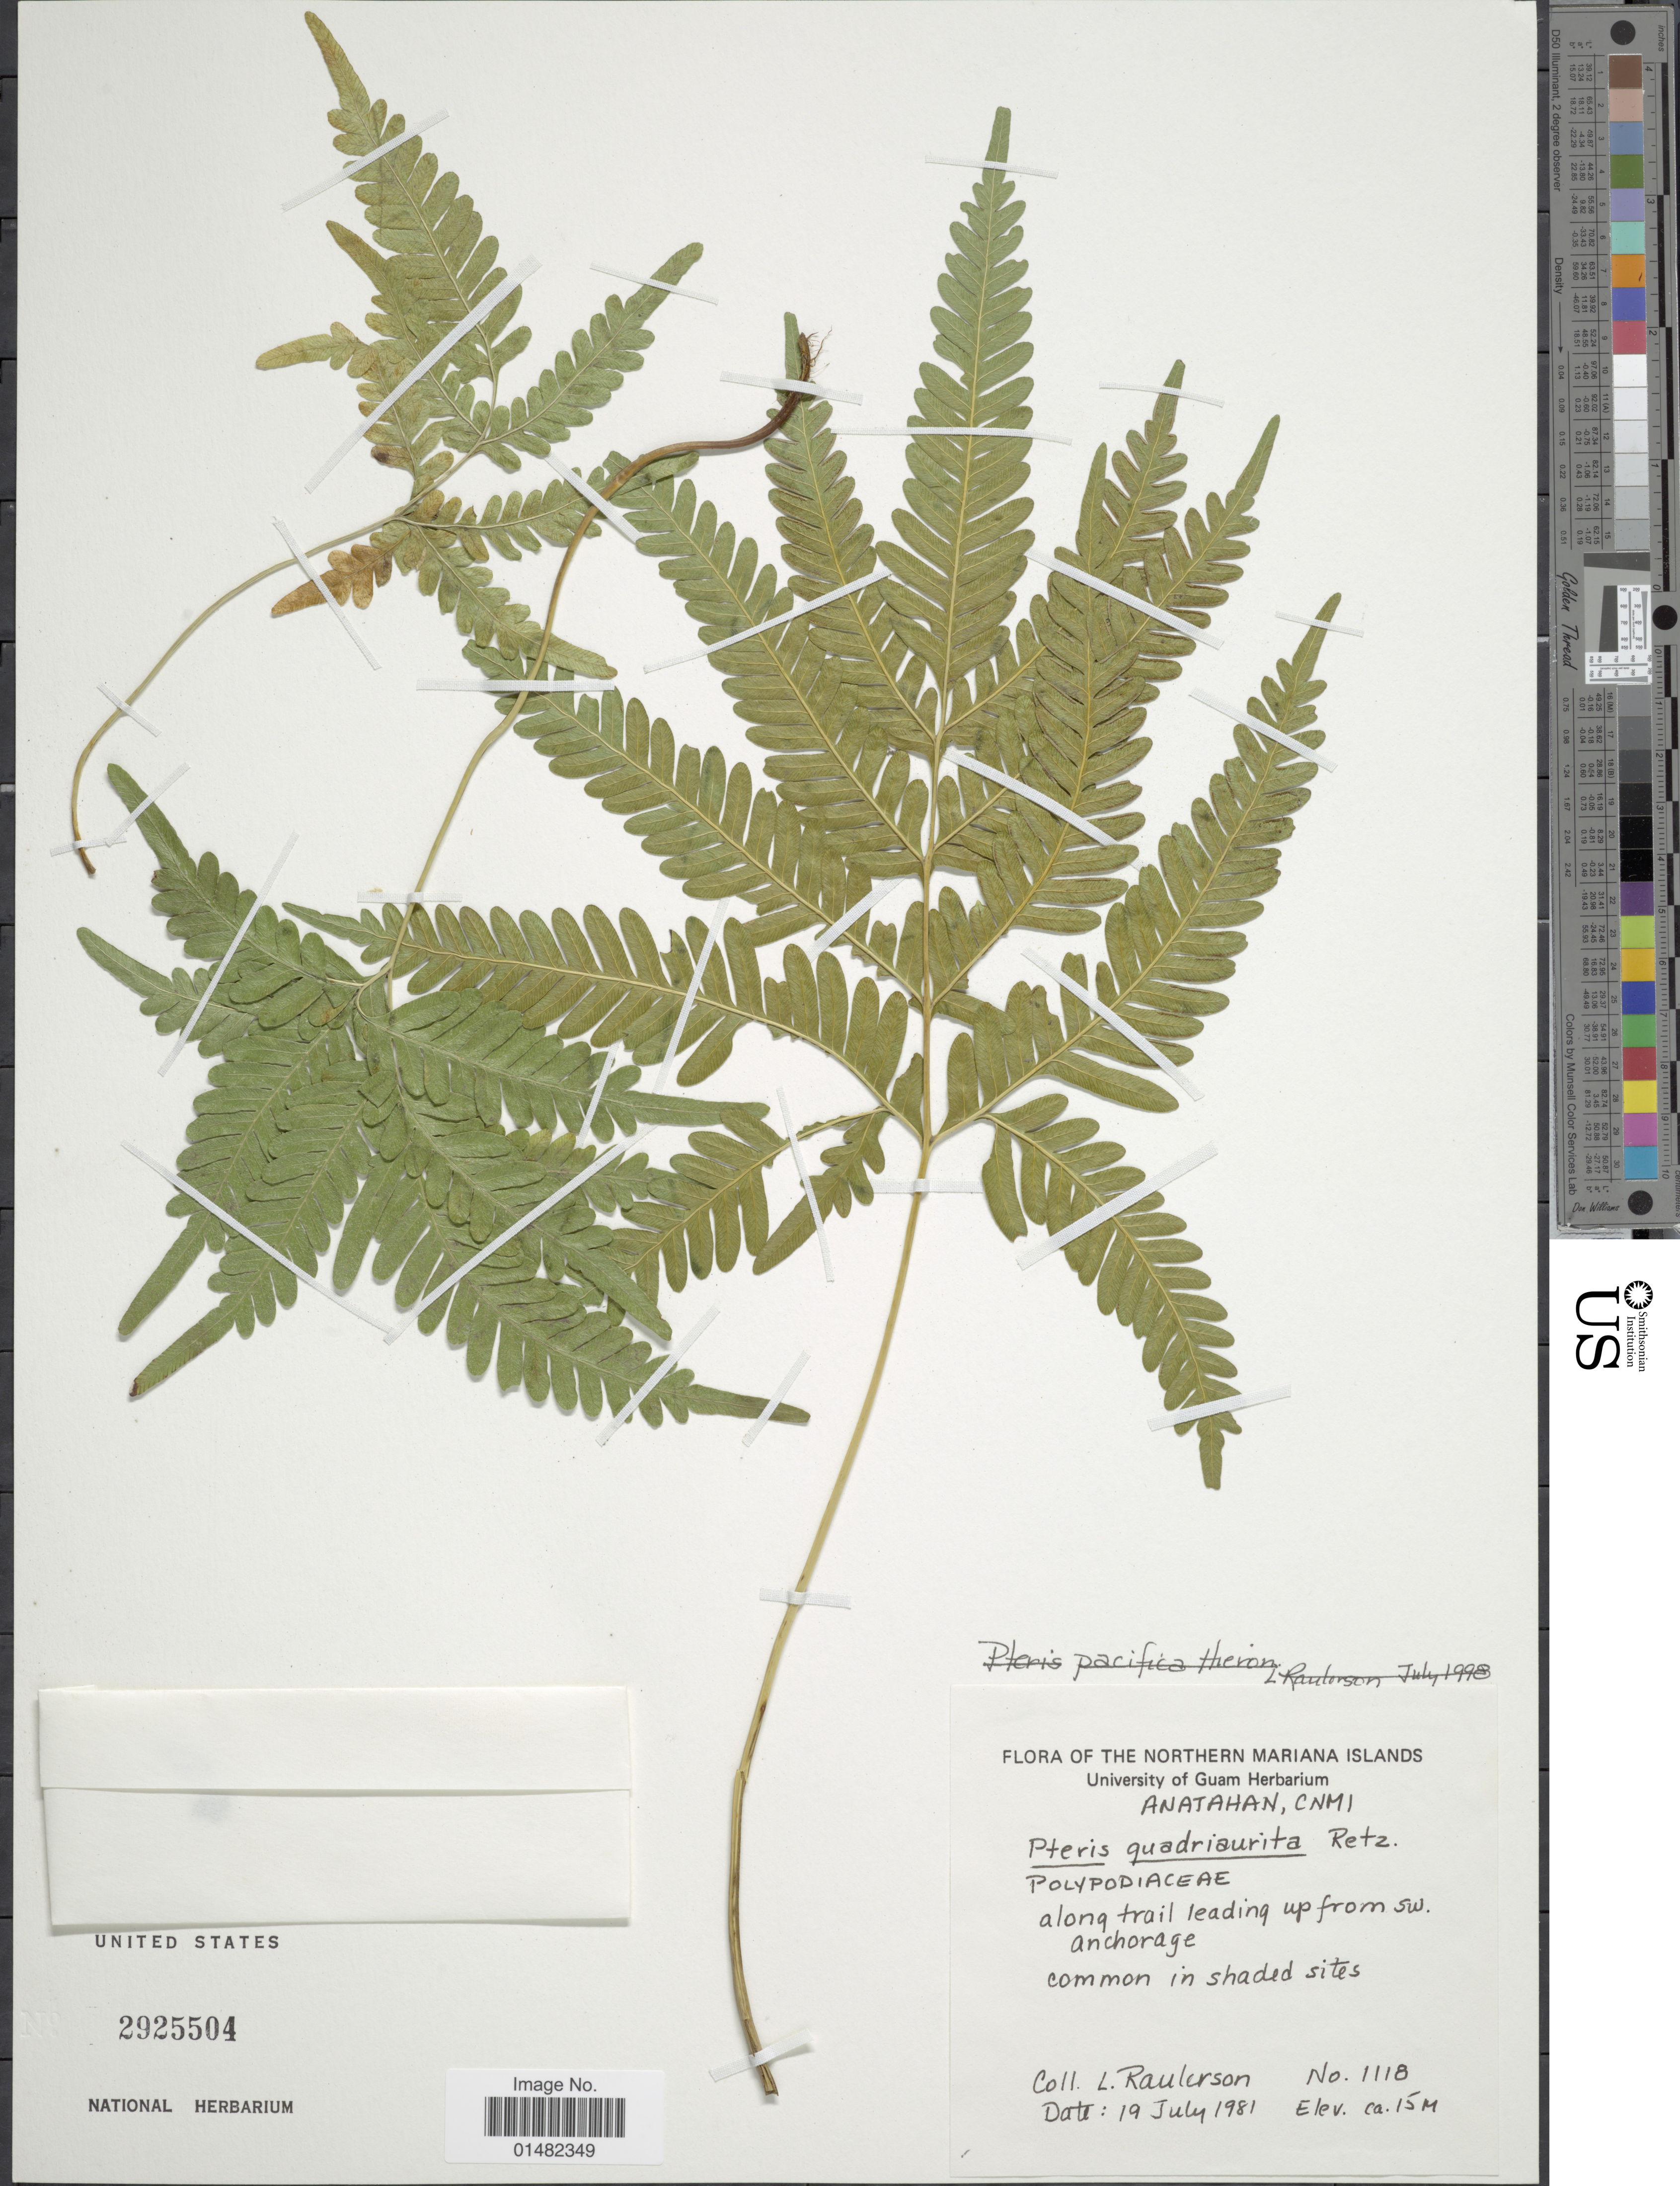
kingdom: Plantae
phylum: Tracheophyta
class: Polypodiopsida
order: Polypodiales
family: Pteridaceae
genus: Pteris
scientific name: Pteris quadriaurita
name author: Retz.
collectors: L. Raulerson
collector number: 1118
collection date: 1981-07-19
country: Northern Mariana Islands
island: Anatahan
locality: Anatahan, CNMI, along trail leading up from sw. anchorage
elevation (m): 15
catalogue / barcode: US 2925504